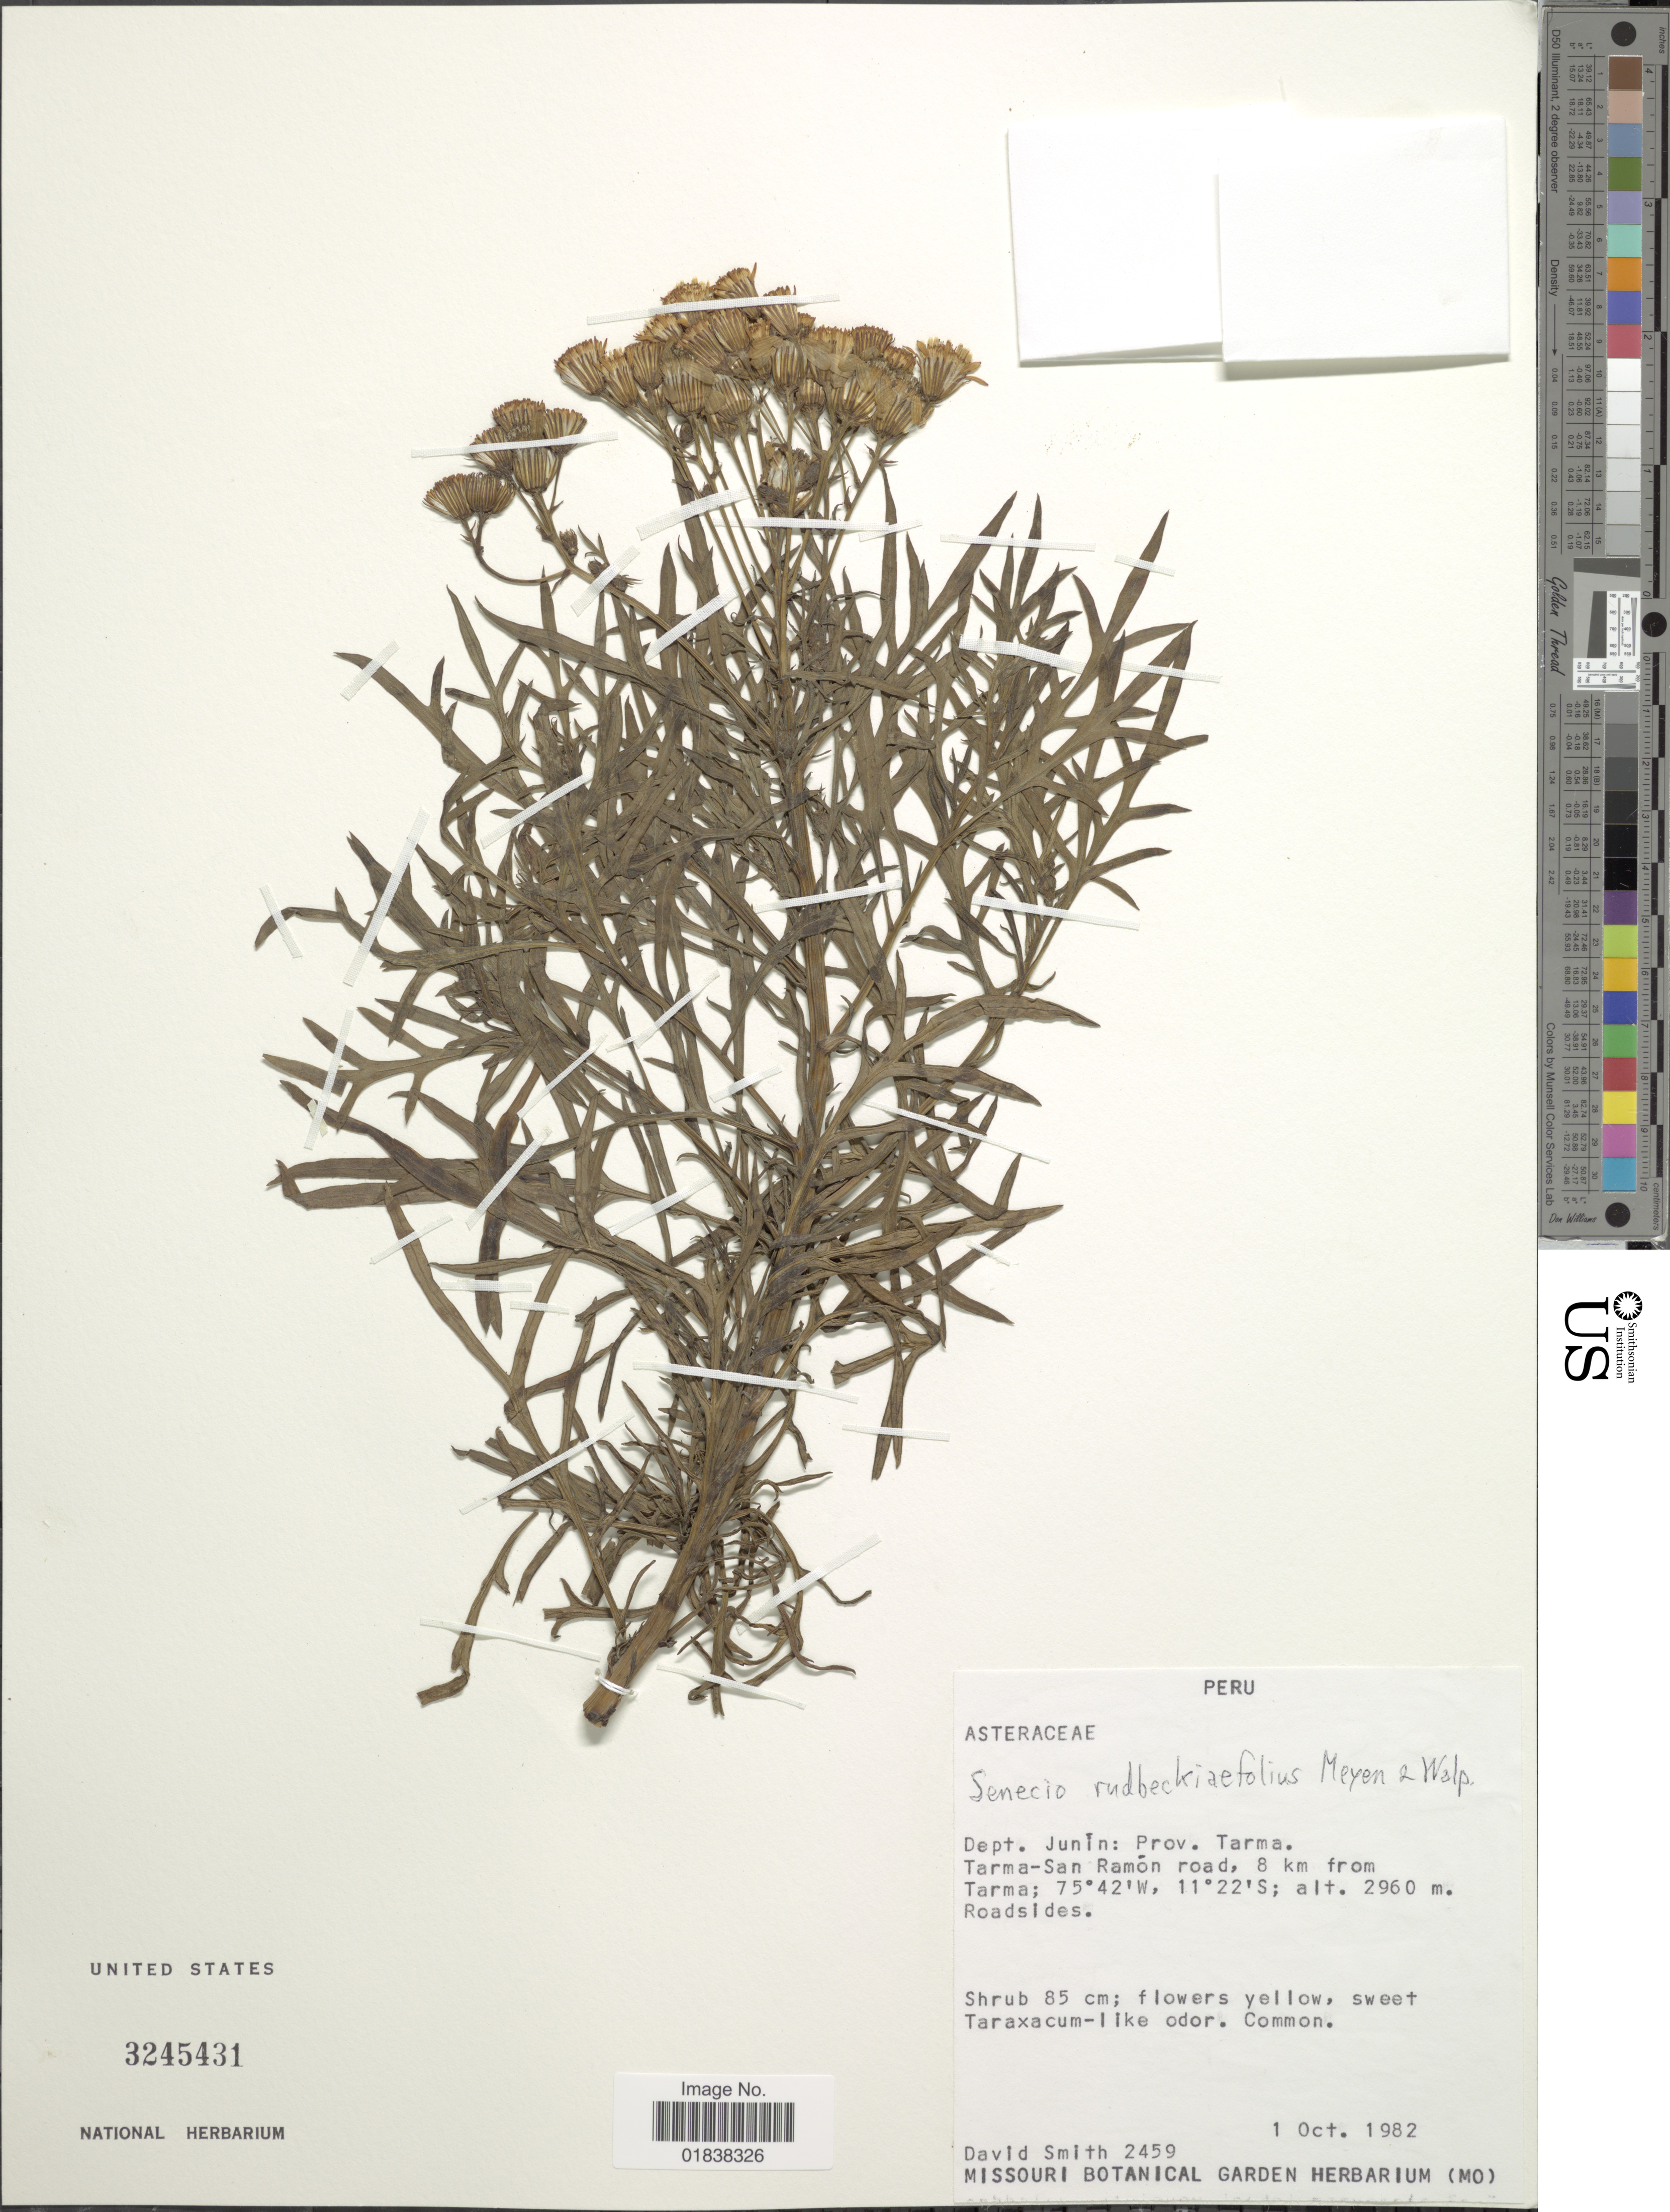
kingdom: Plantae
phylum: Tracheophyta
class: Magnoliopsida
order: Asterales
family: Asteraceae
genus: Senecio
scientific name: Senecio rudbeckiifolius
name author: Meyen & Walp.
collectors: D. C. Smith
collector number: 2459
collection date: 1982-10-01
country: Peru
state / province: Junín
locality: Prov. Tarma, Tarma-San Ramon road, 8 km from Tarma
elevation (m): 2960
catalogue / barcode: US 3245431